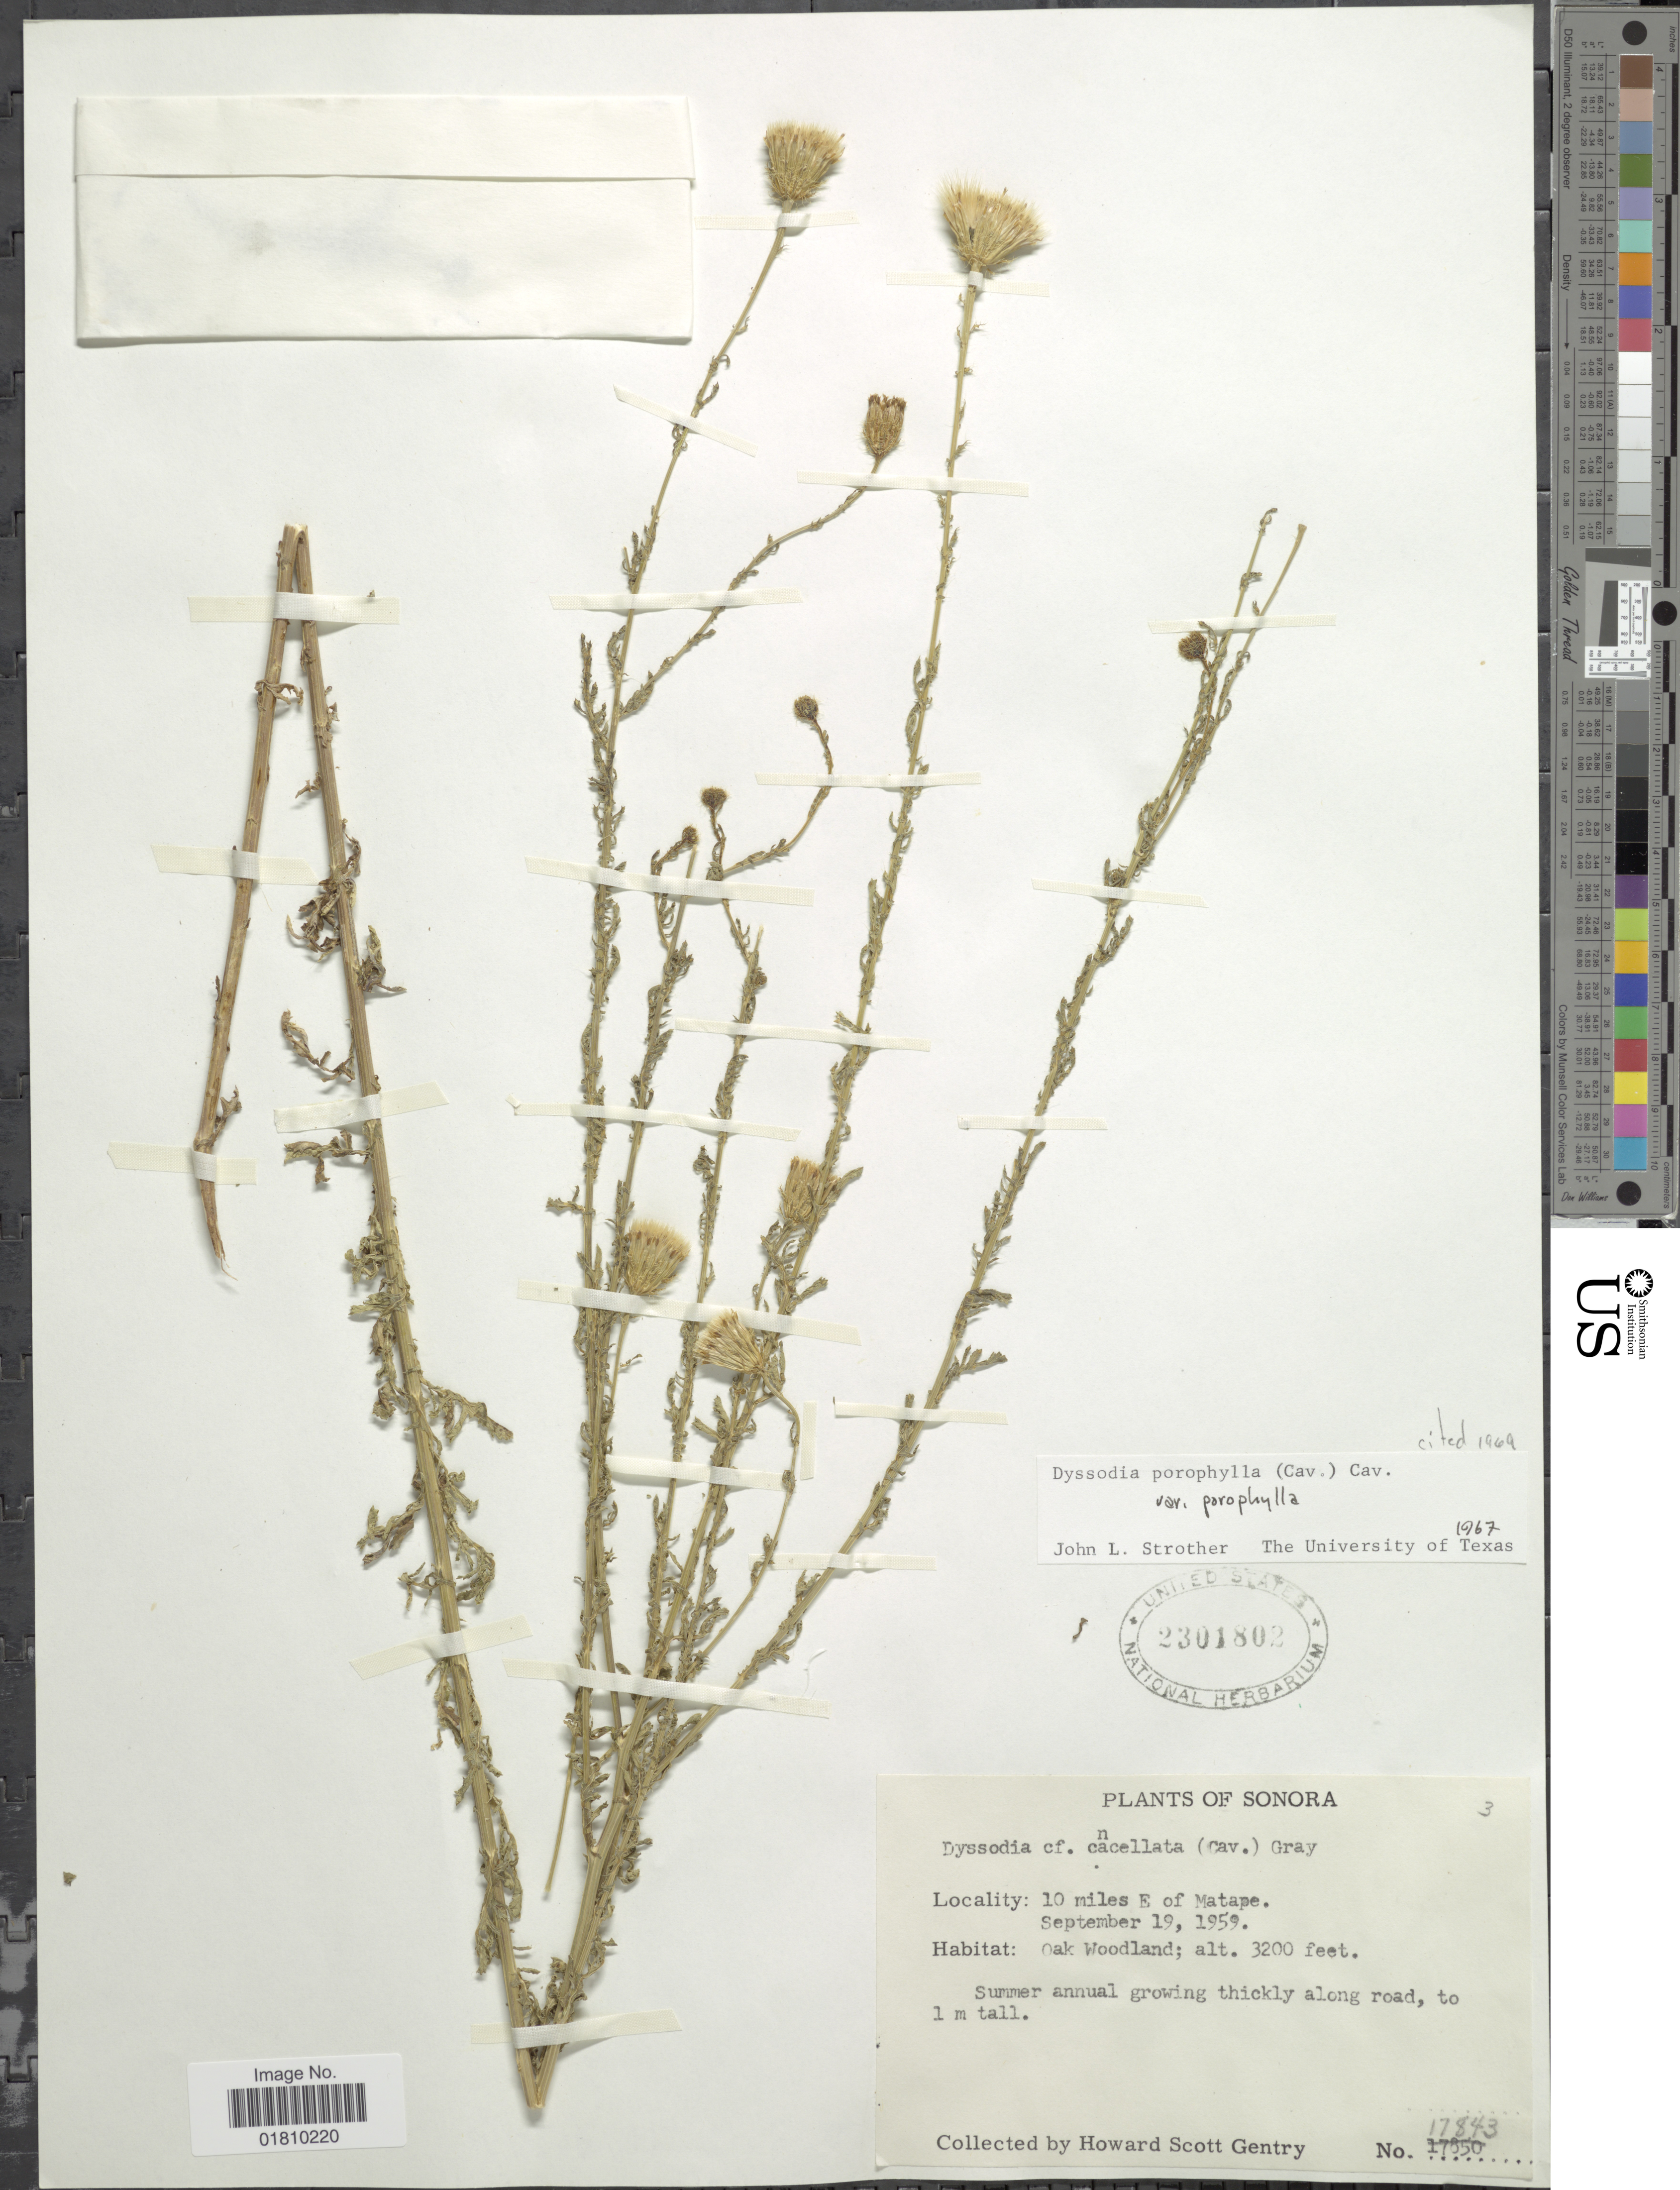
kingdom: Plantae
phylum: Tracheophyta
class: Magnoliopsida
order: Asterales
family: Asteraceae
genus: Adenophyllum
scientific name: Adenophyllum porophyllum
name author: (Cav.) Hemsl.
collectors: H. S. Gentry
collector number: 17843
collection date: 1959-09-19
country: Mexico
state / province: Sonora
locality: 10 miles E of Matape, oak woodland, summer annual growing thickly along road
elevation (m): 975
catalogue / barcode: US 2301802